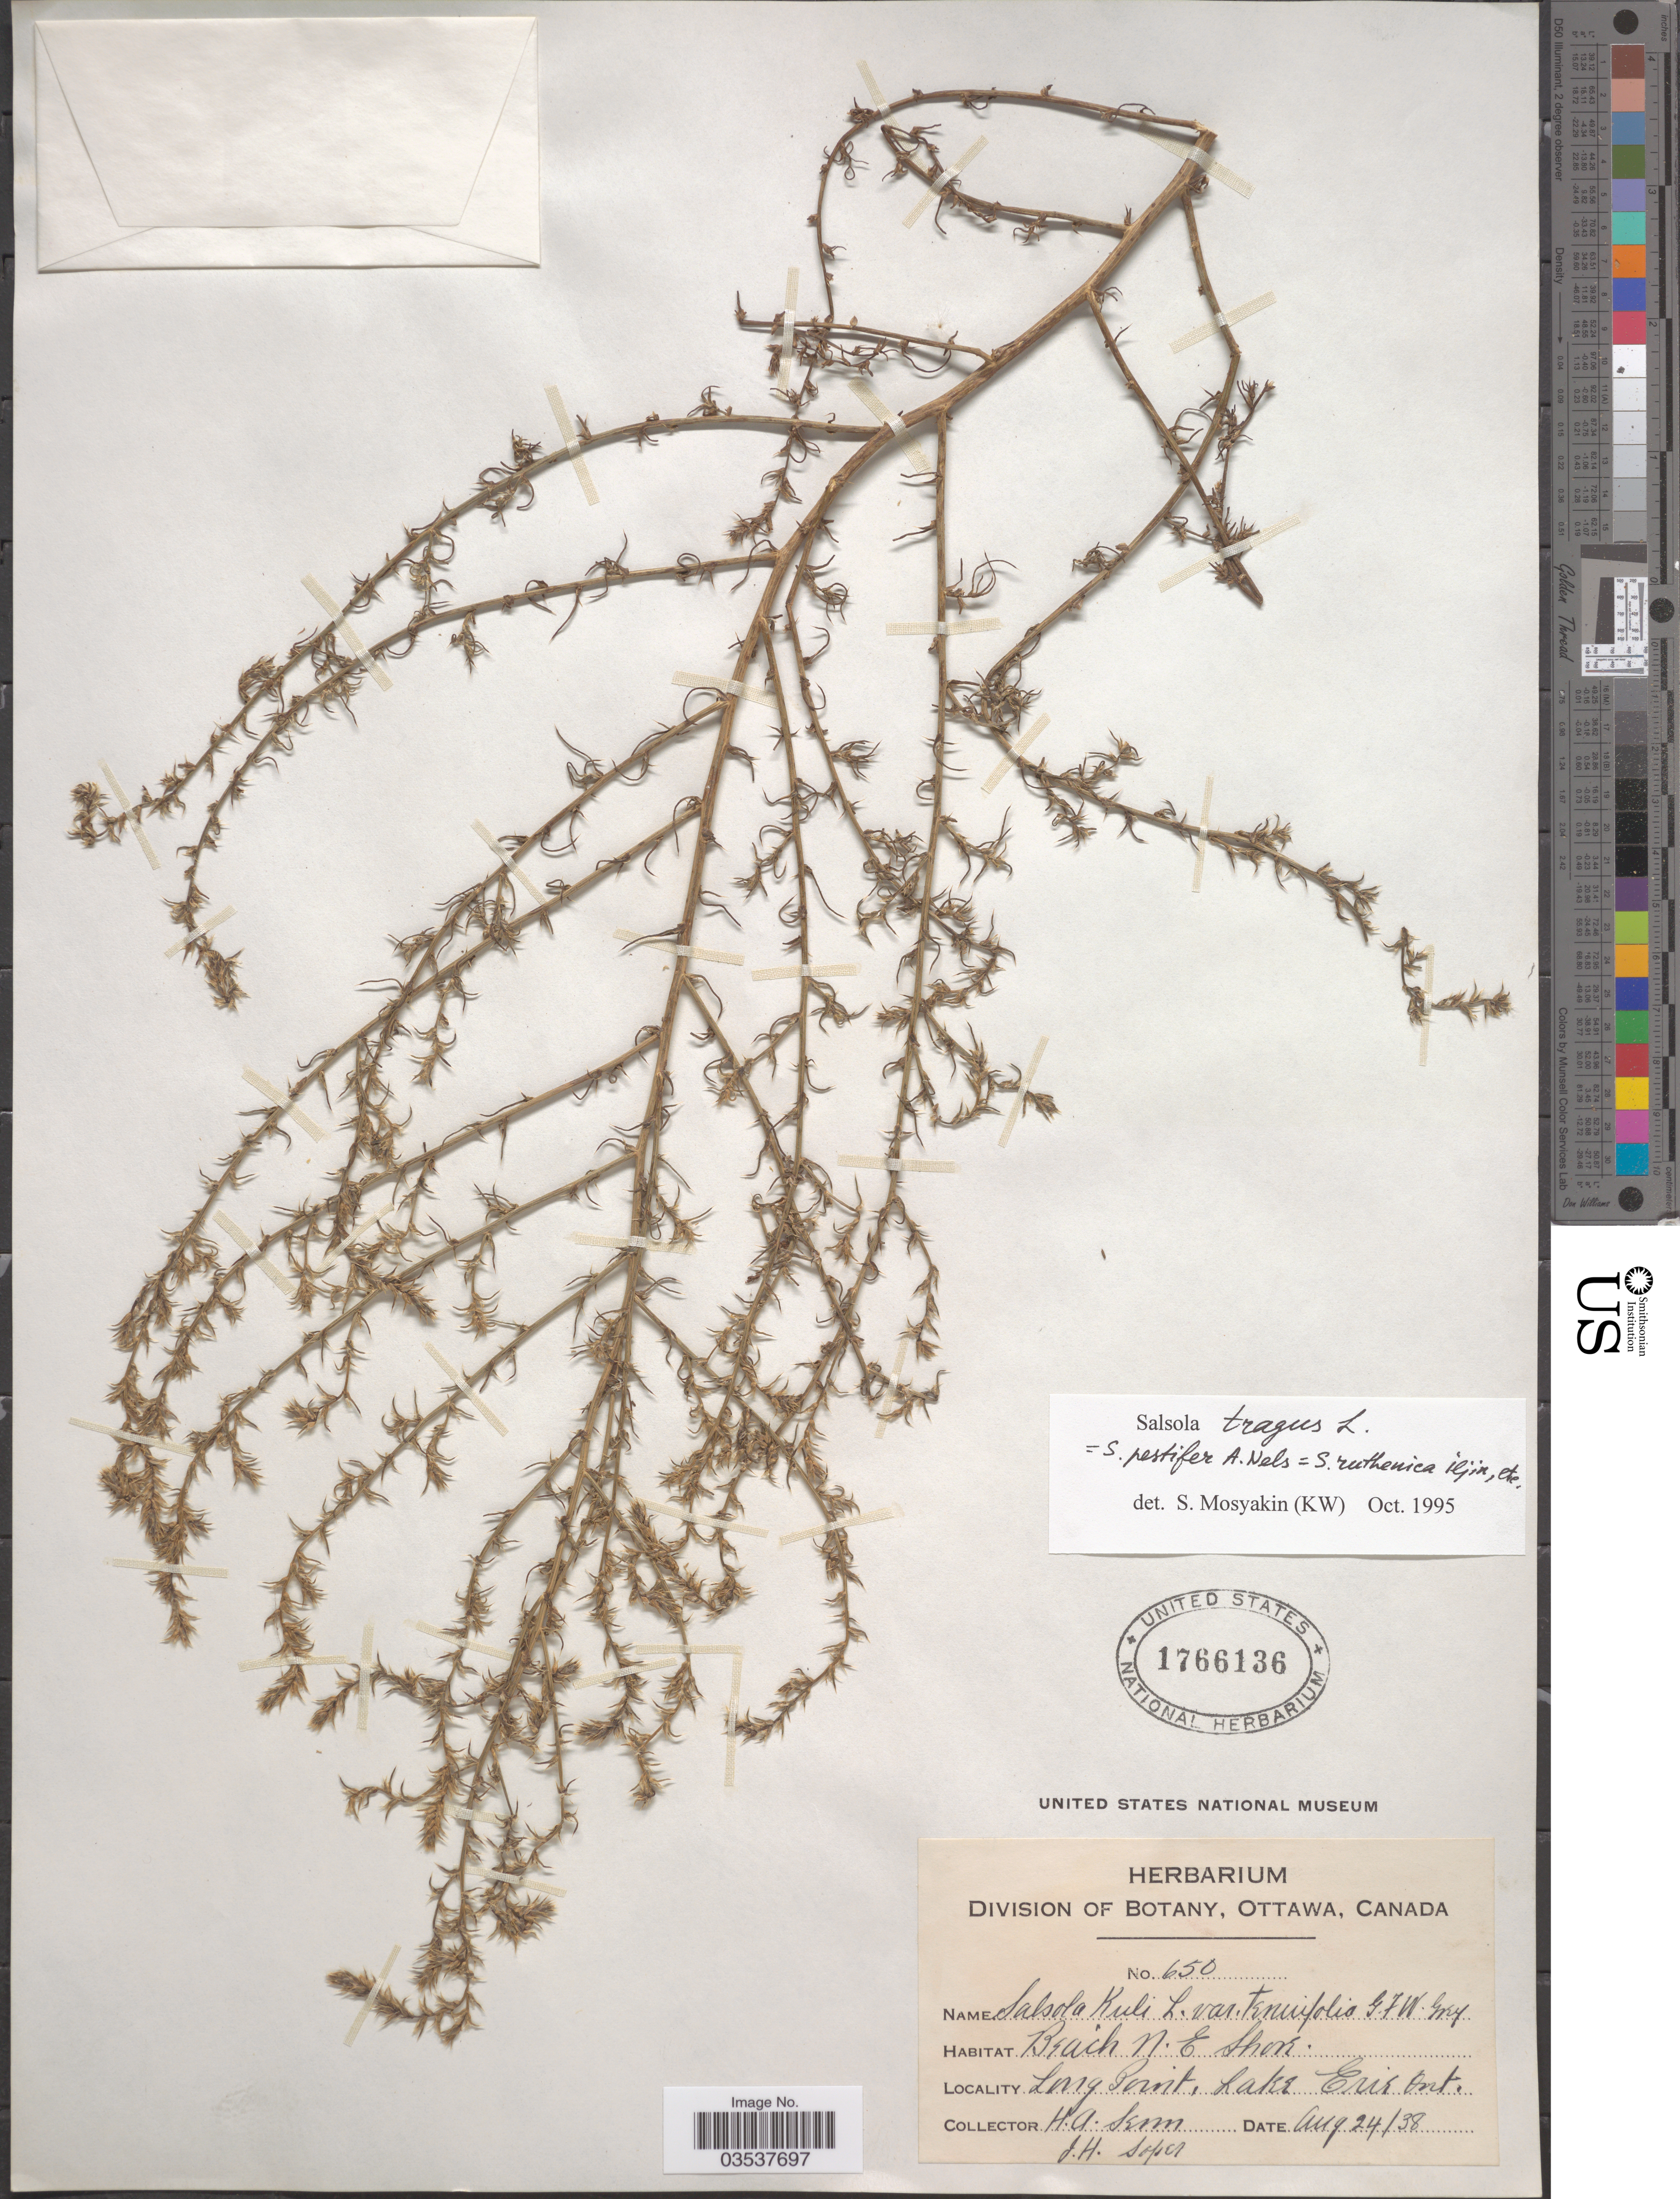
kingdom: Plantae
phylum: Tracheophyta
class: Magnoliopsida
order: Caryophyllales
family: Amaranthaceae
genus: Salsola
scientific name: Salsola kali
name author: L.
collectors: H. Senn & J. H. Soper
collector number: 650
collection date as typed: Transcribed d/m/y: 24/8/38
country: Canada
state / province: Ontario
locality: Long Point, Lake Eris.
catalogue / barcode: US 1766136